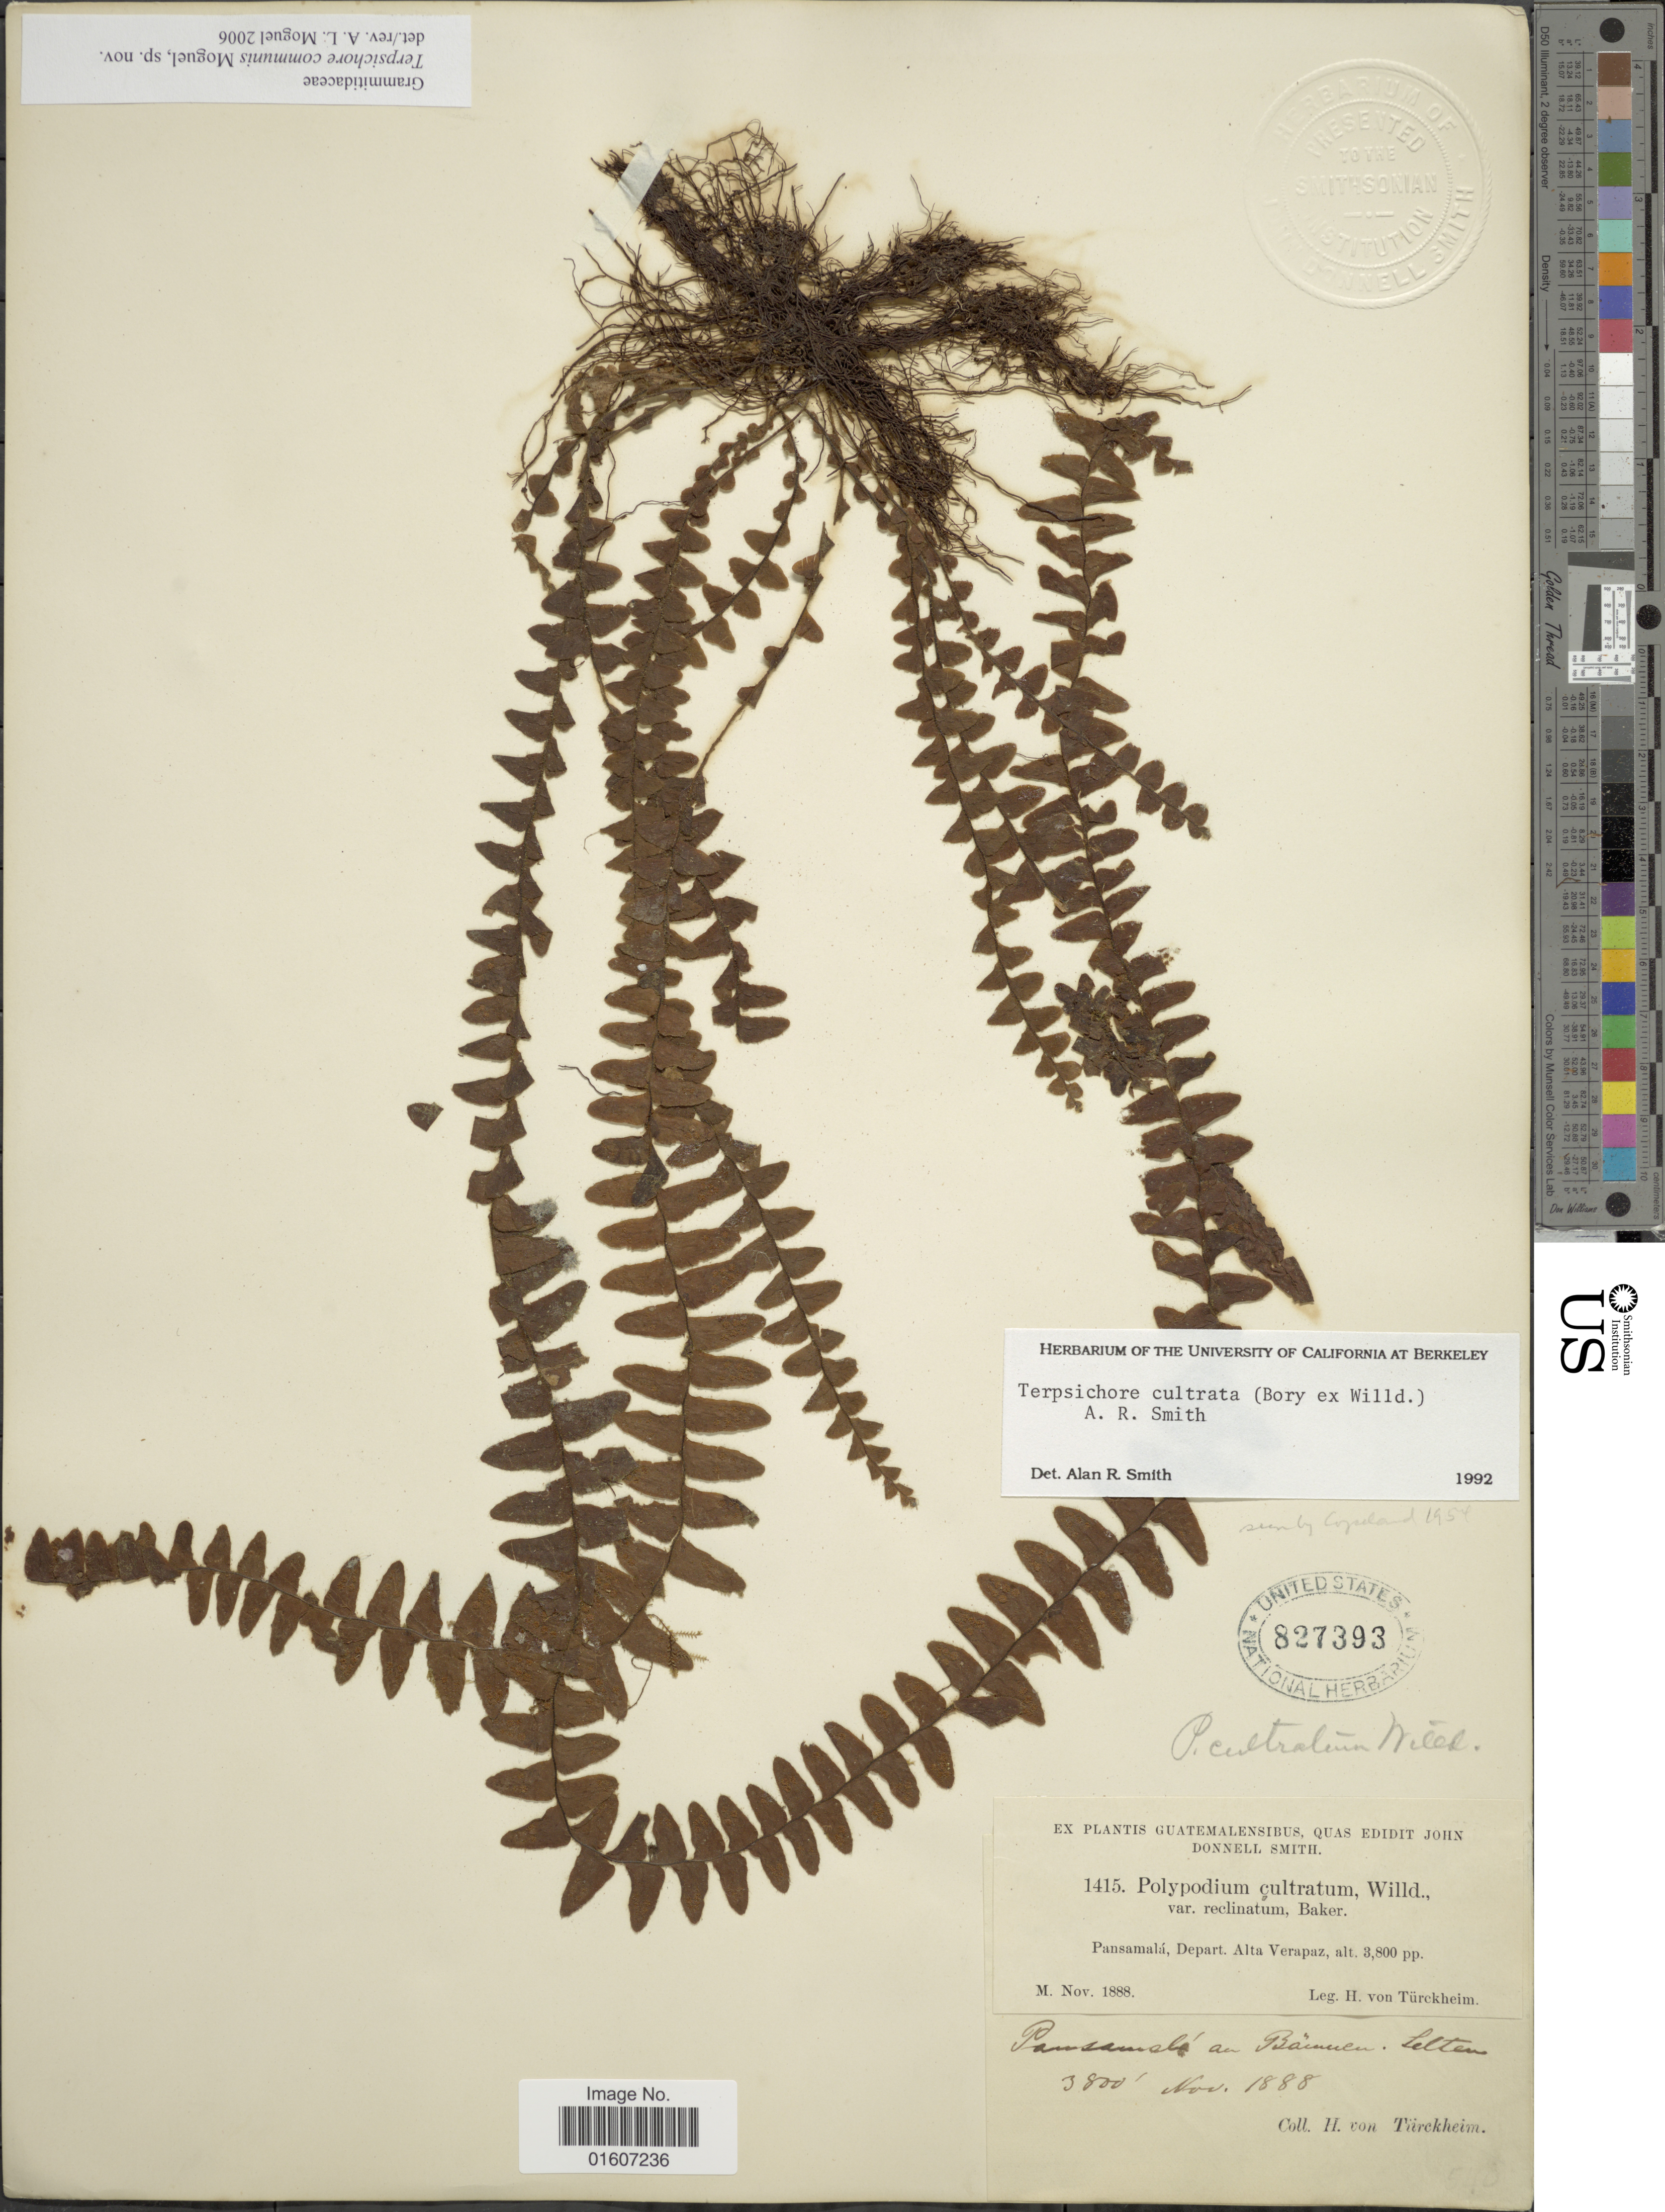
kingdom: Plantae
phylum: Tracheophyta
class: Polypodiopsida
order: Polypodiales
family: Polypodiaceae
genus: Terpsichore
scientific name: Terpsichore communis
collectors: H. von Türckheim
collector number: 1415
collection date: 1888-11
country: Guatemala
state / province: Alta Verapaz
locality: Pansamalá, Depart. Alta Verapaz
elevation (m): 1158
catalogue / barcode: US 827393